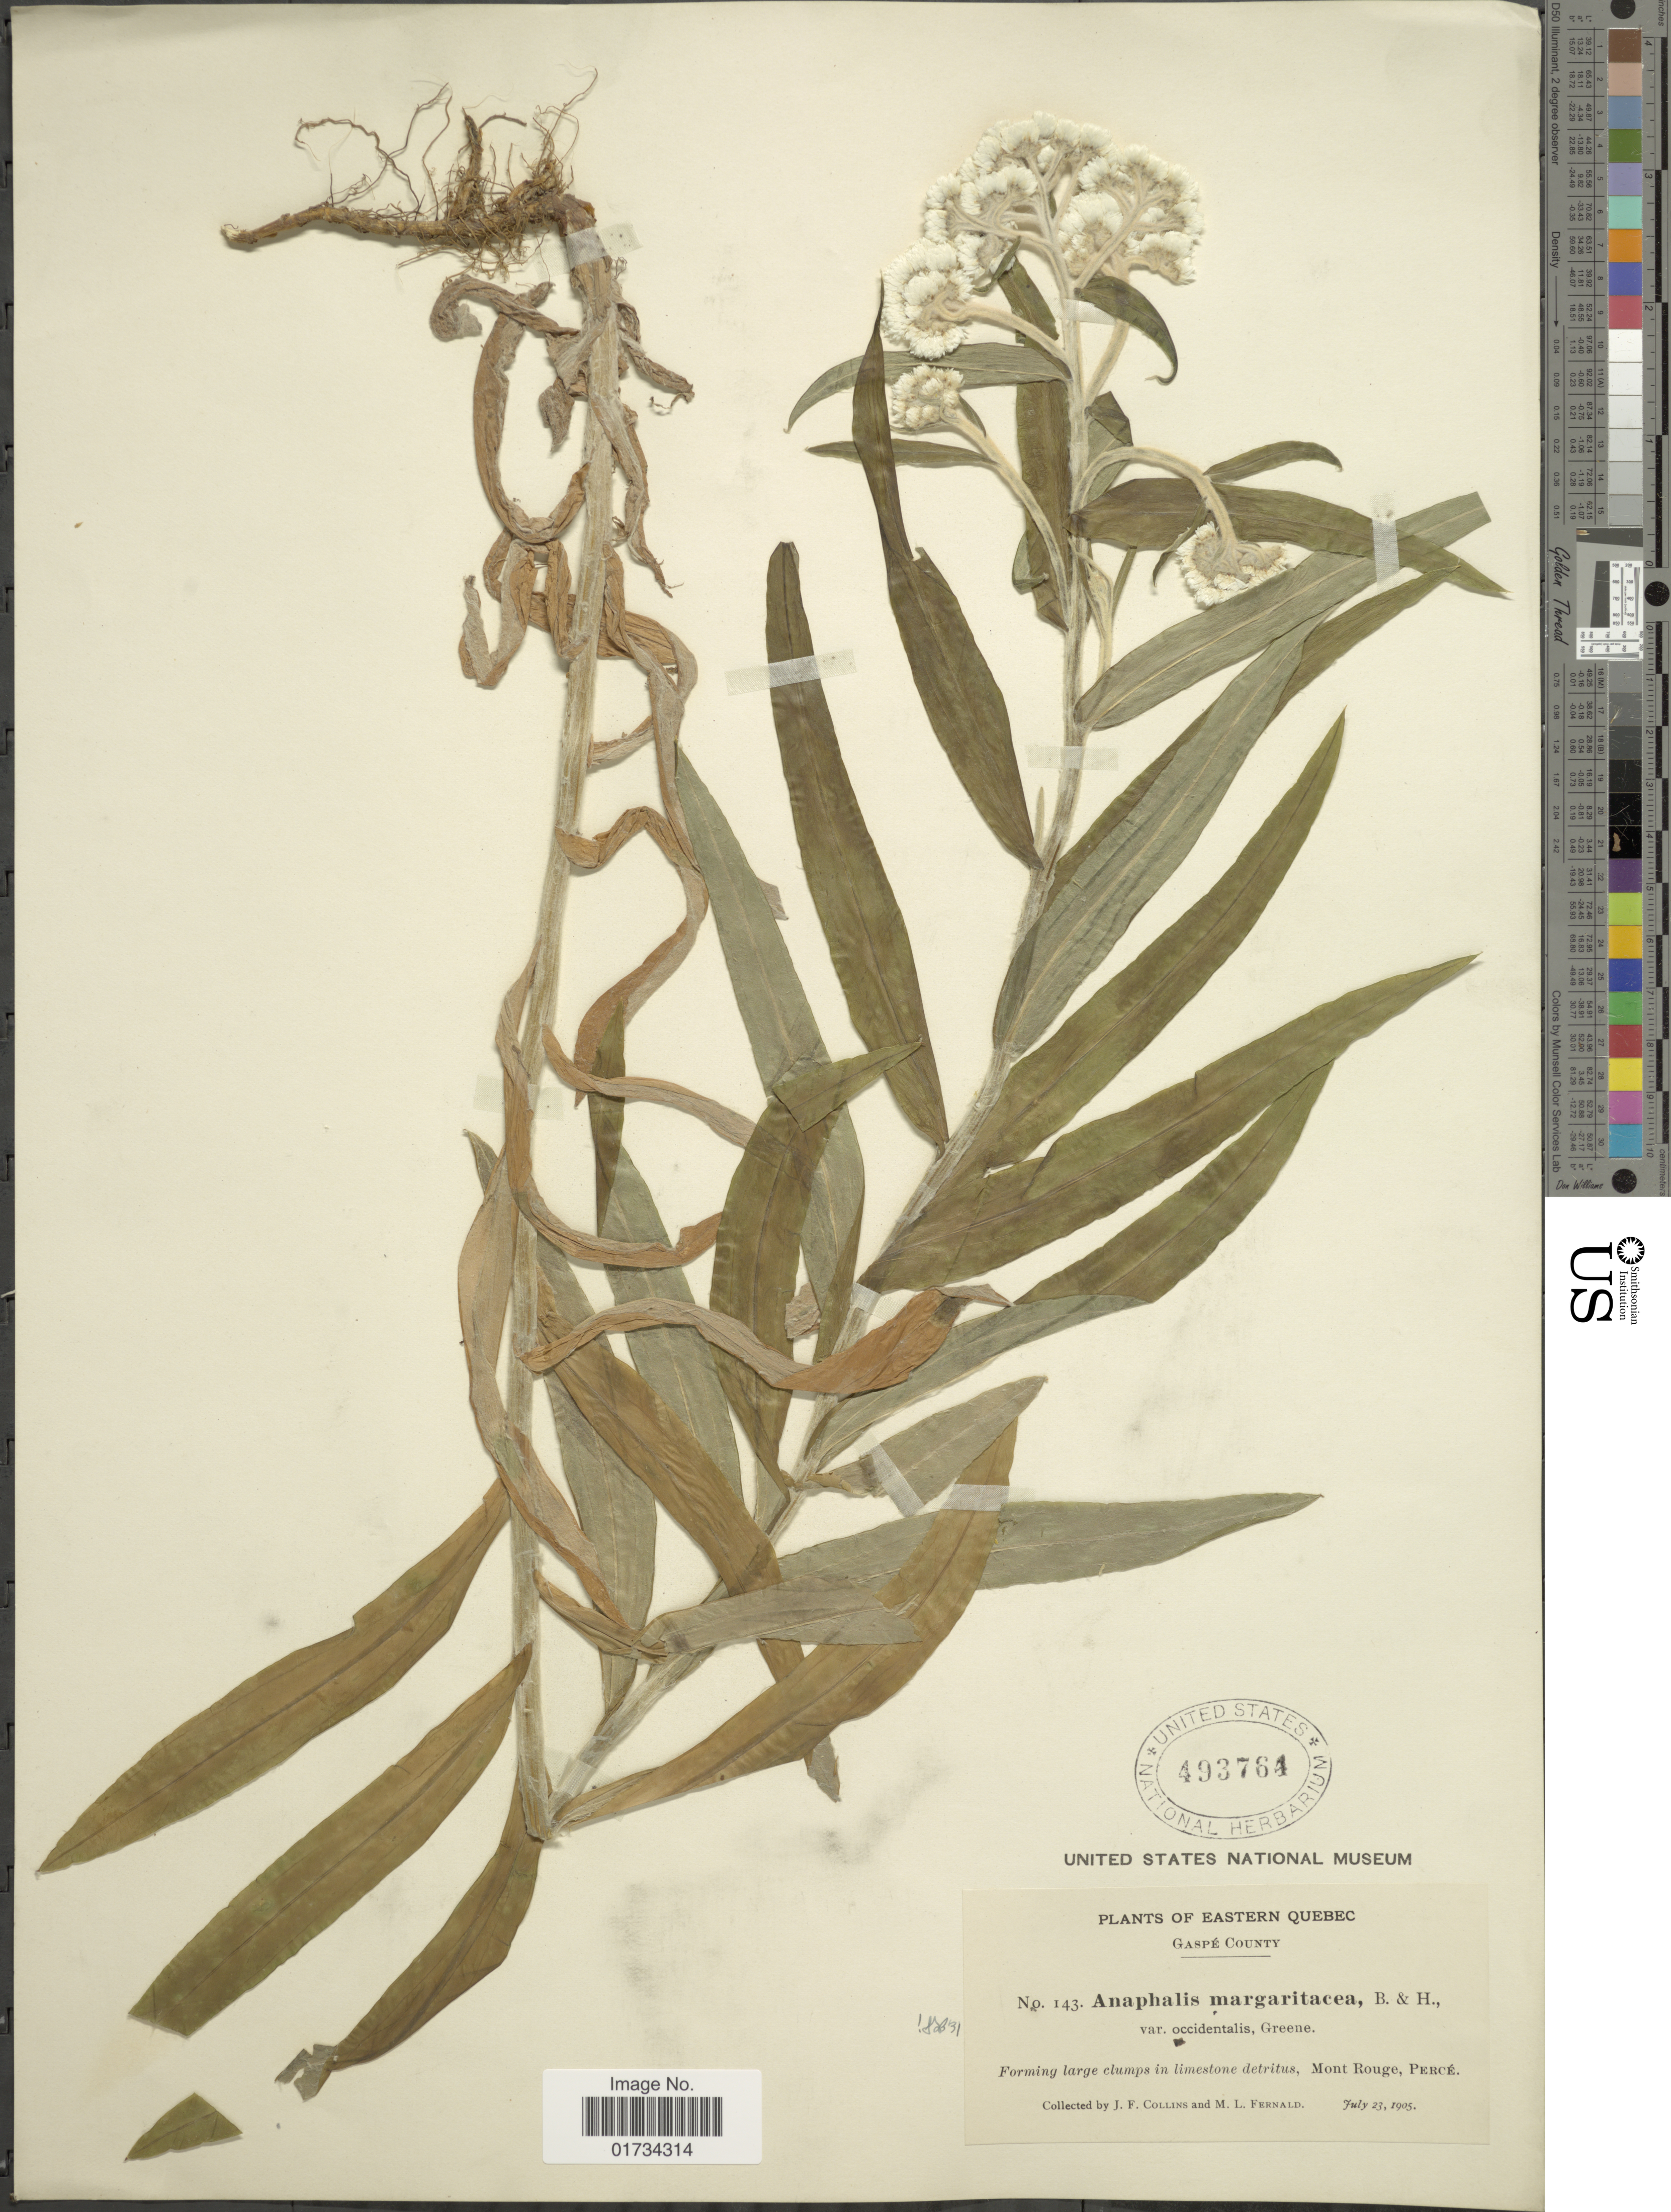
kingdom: Plantae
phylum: Tracheophyta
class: Magnoliopsida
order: Asterales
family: Asteraceae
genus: Anaphalis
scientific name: Anaphalis margaritacea var. occidentalis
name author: Greene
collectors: J. Collins & M. L. Fernald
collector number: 143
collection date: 1905-07-23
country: Canada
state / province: Quebec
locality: Eastern Quebec. Gaspe County. Mont Rouge, Perce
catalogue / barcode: US 493764